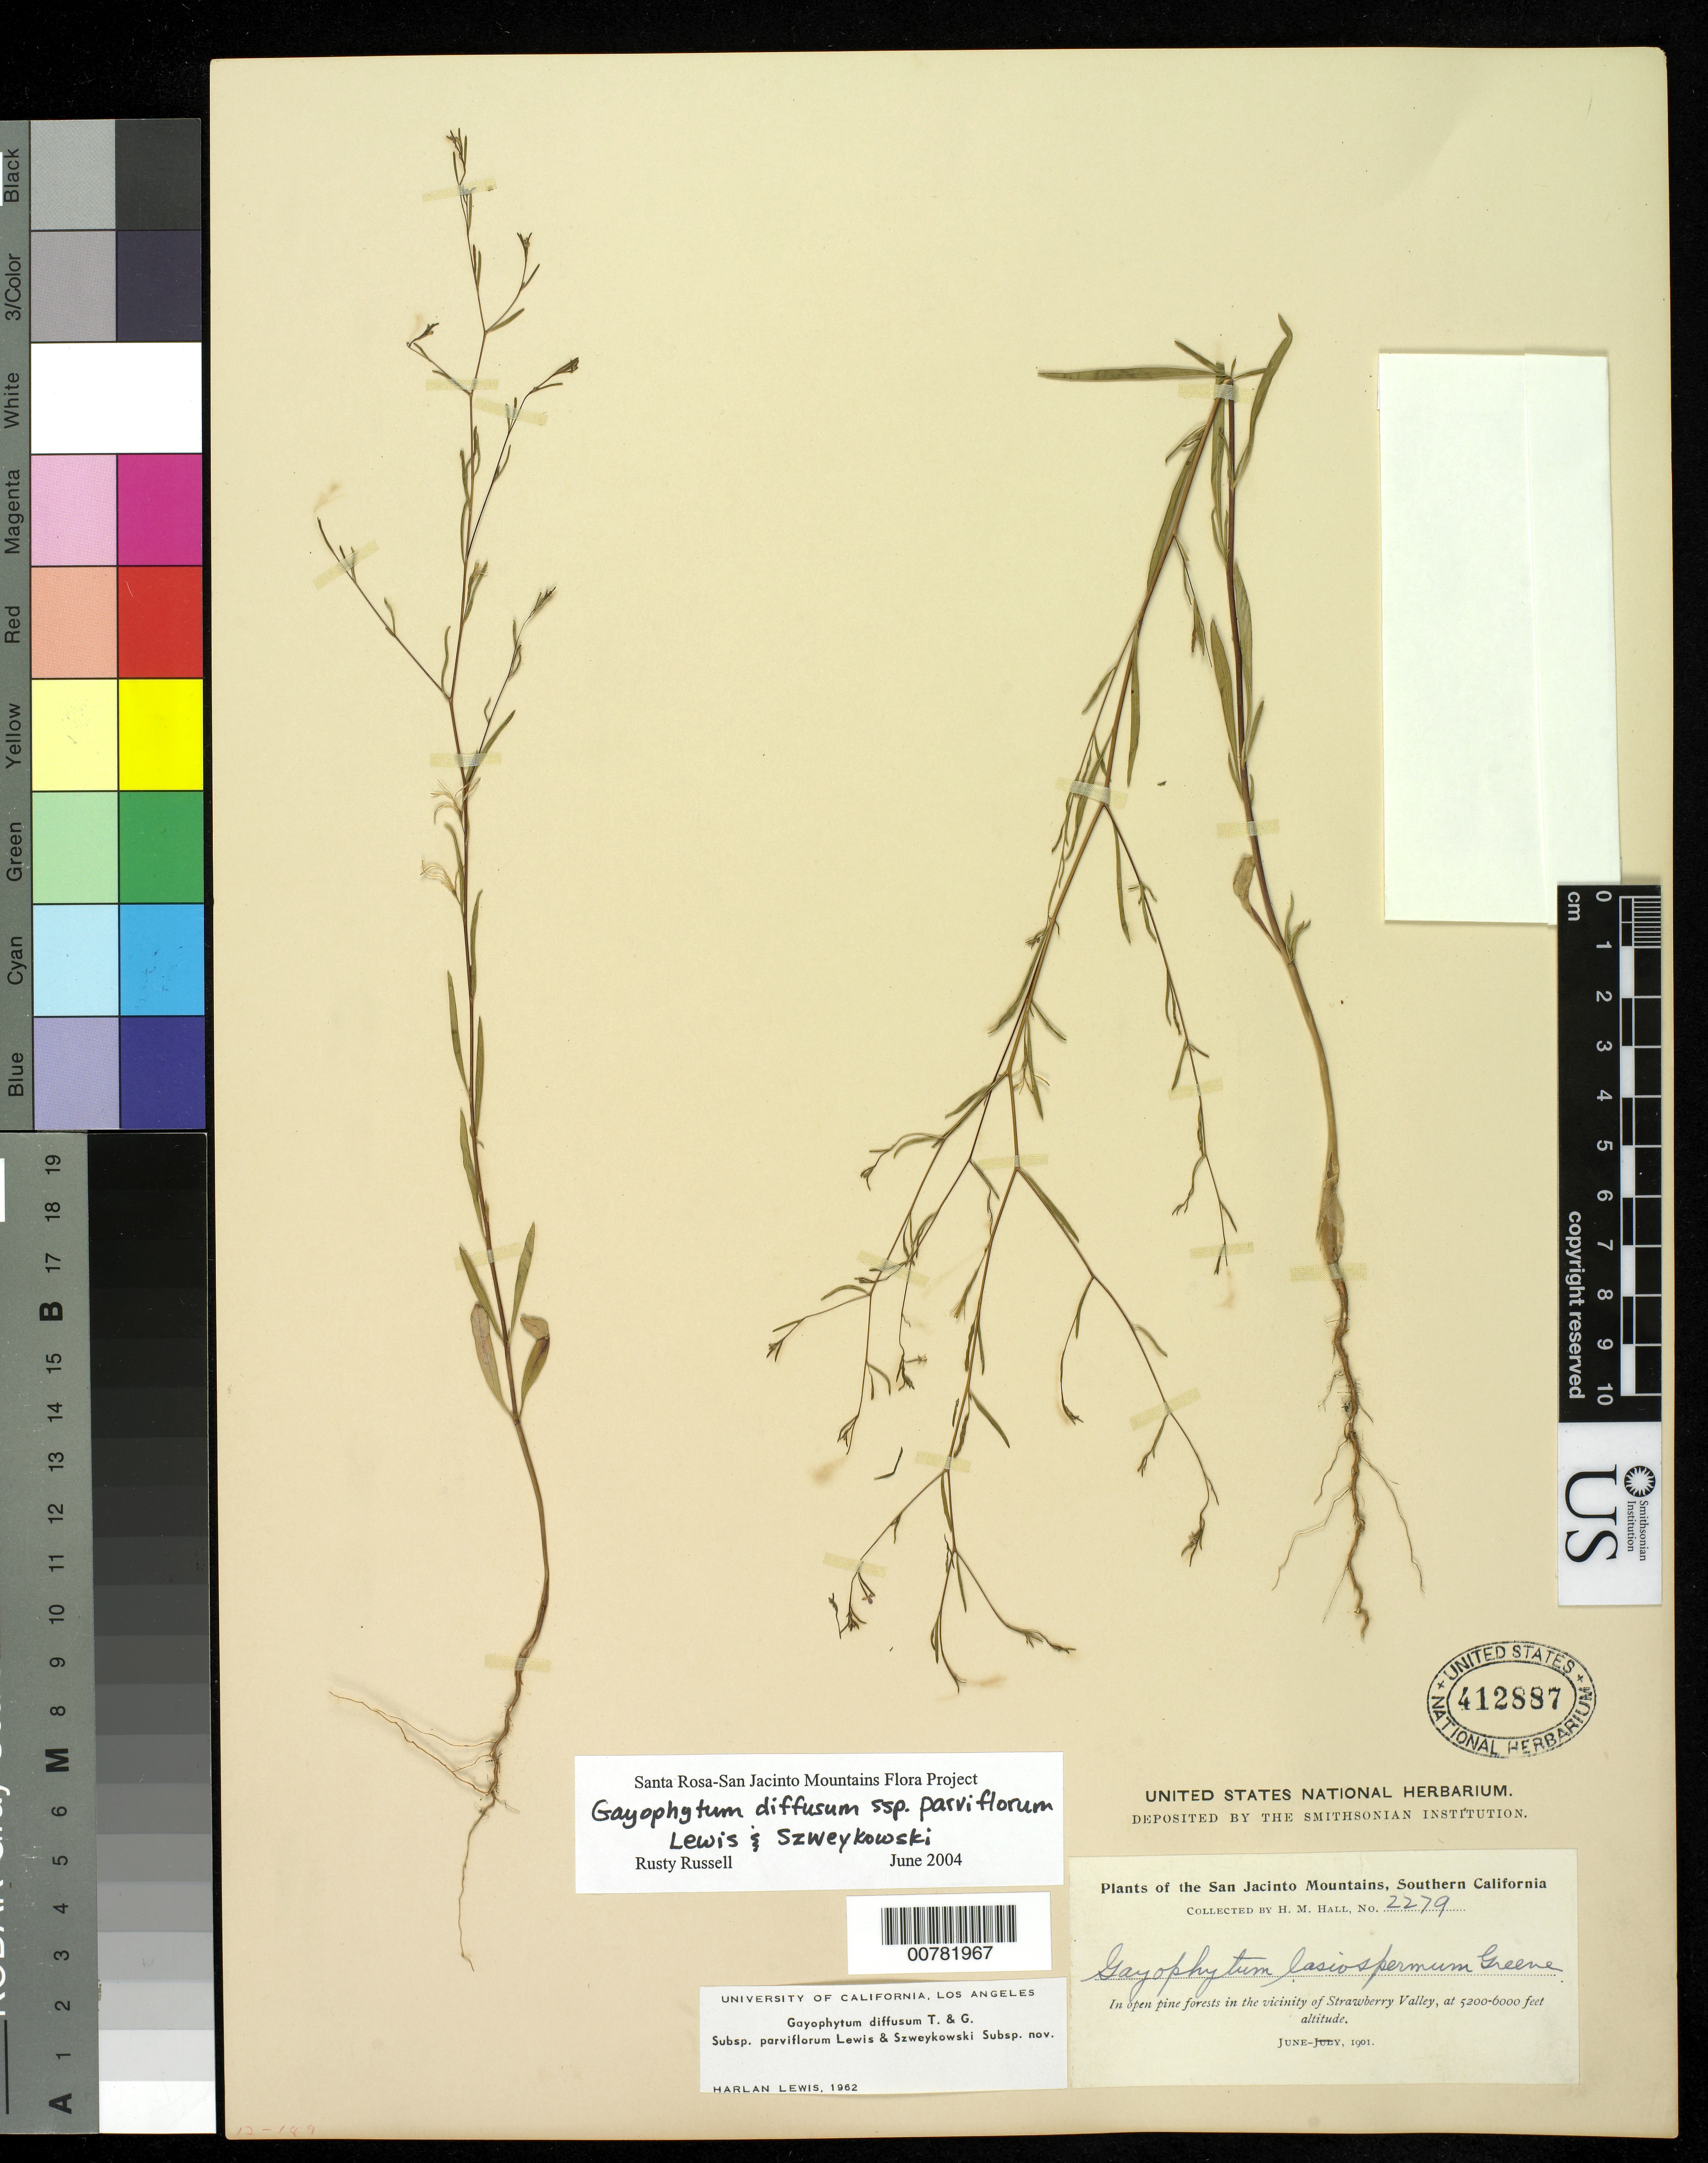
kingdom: Plantae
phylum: Tracheophyta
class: Magnoliopsida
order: Myrtales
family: Onagraceae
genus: Gayophytum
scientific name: Gayophytum diffusum subsp. parviflorum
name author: F. H. Lewis & Szweyk.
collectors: H. M. Hall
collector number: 2279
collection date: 1901-06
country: United States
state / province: California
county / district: Riverside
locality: San Jacinto Mountains, In open pine forest in the vicinity of Strawberry Valley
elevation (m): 1585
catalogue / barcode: US 412887